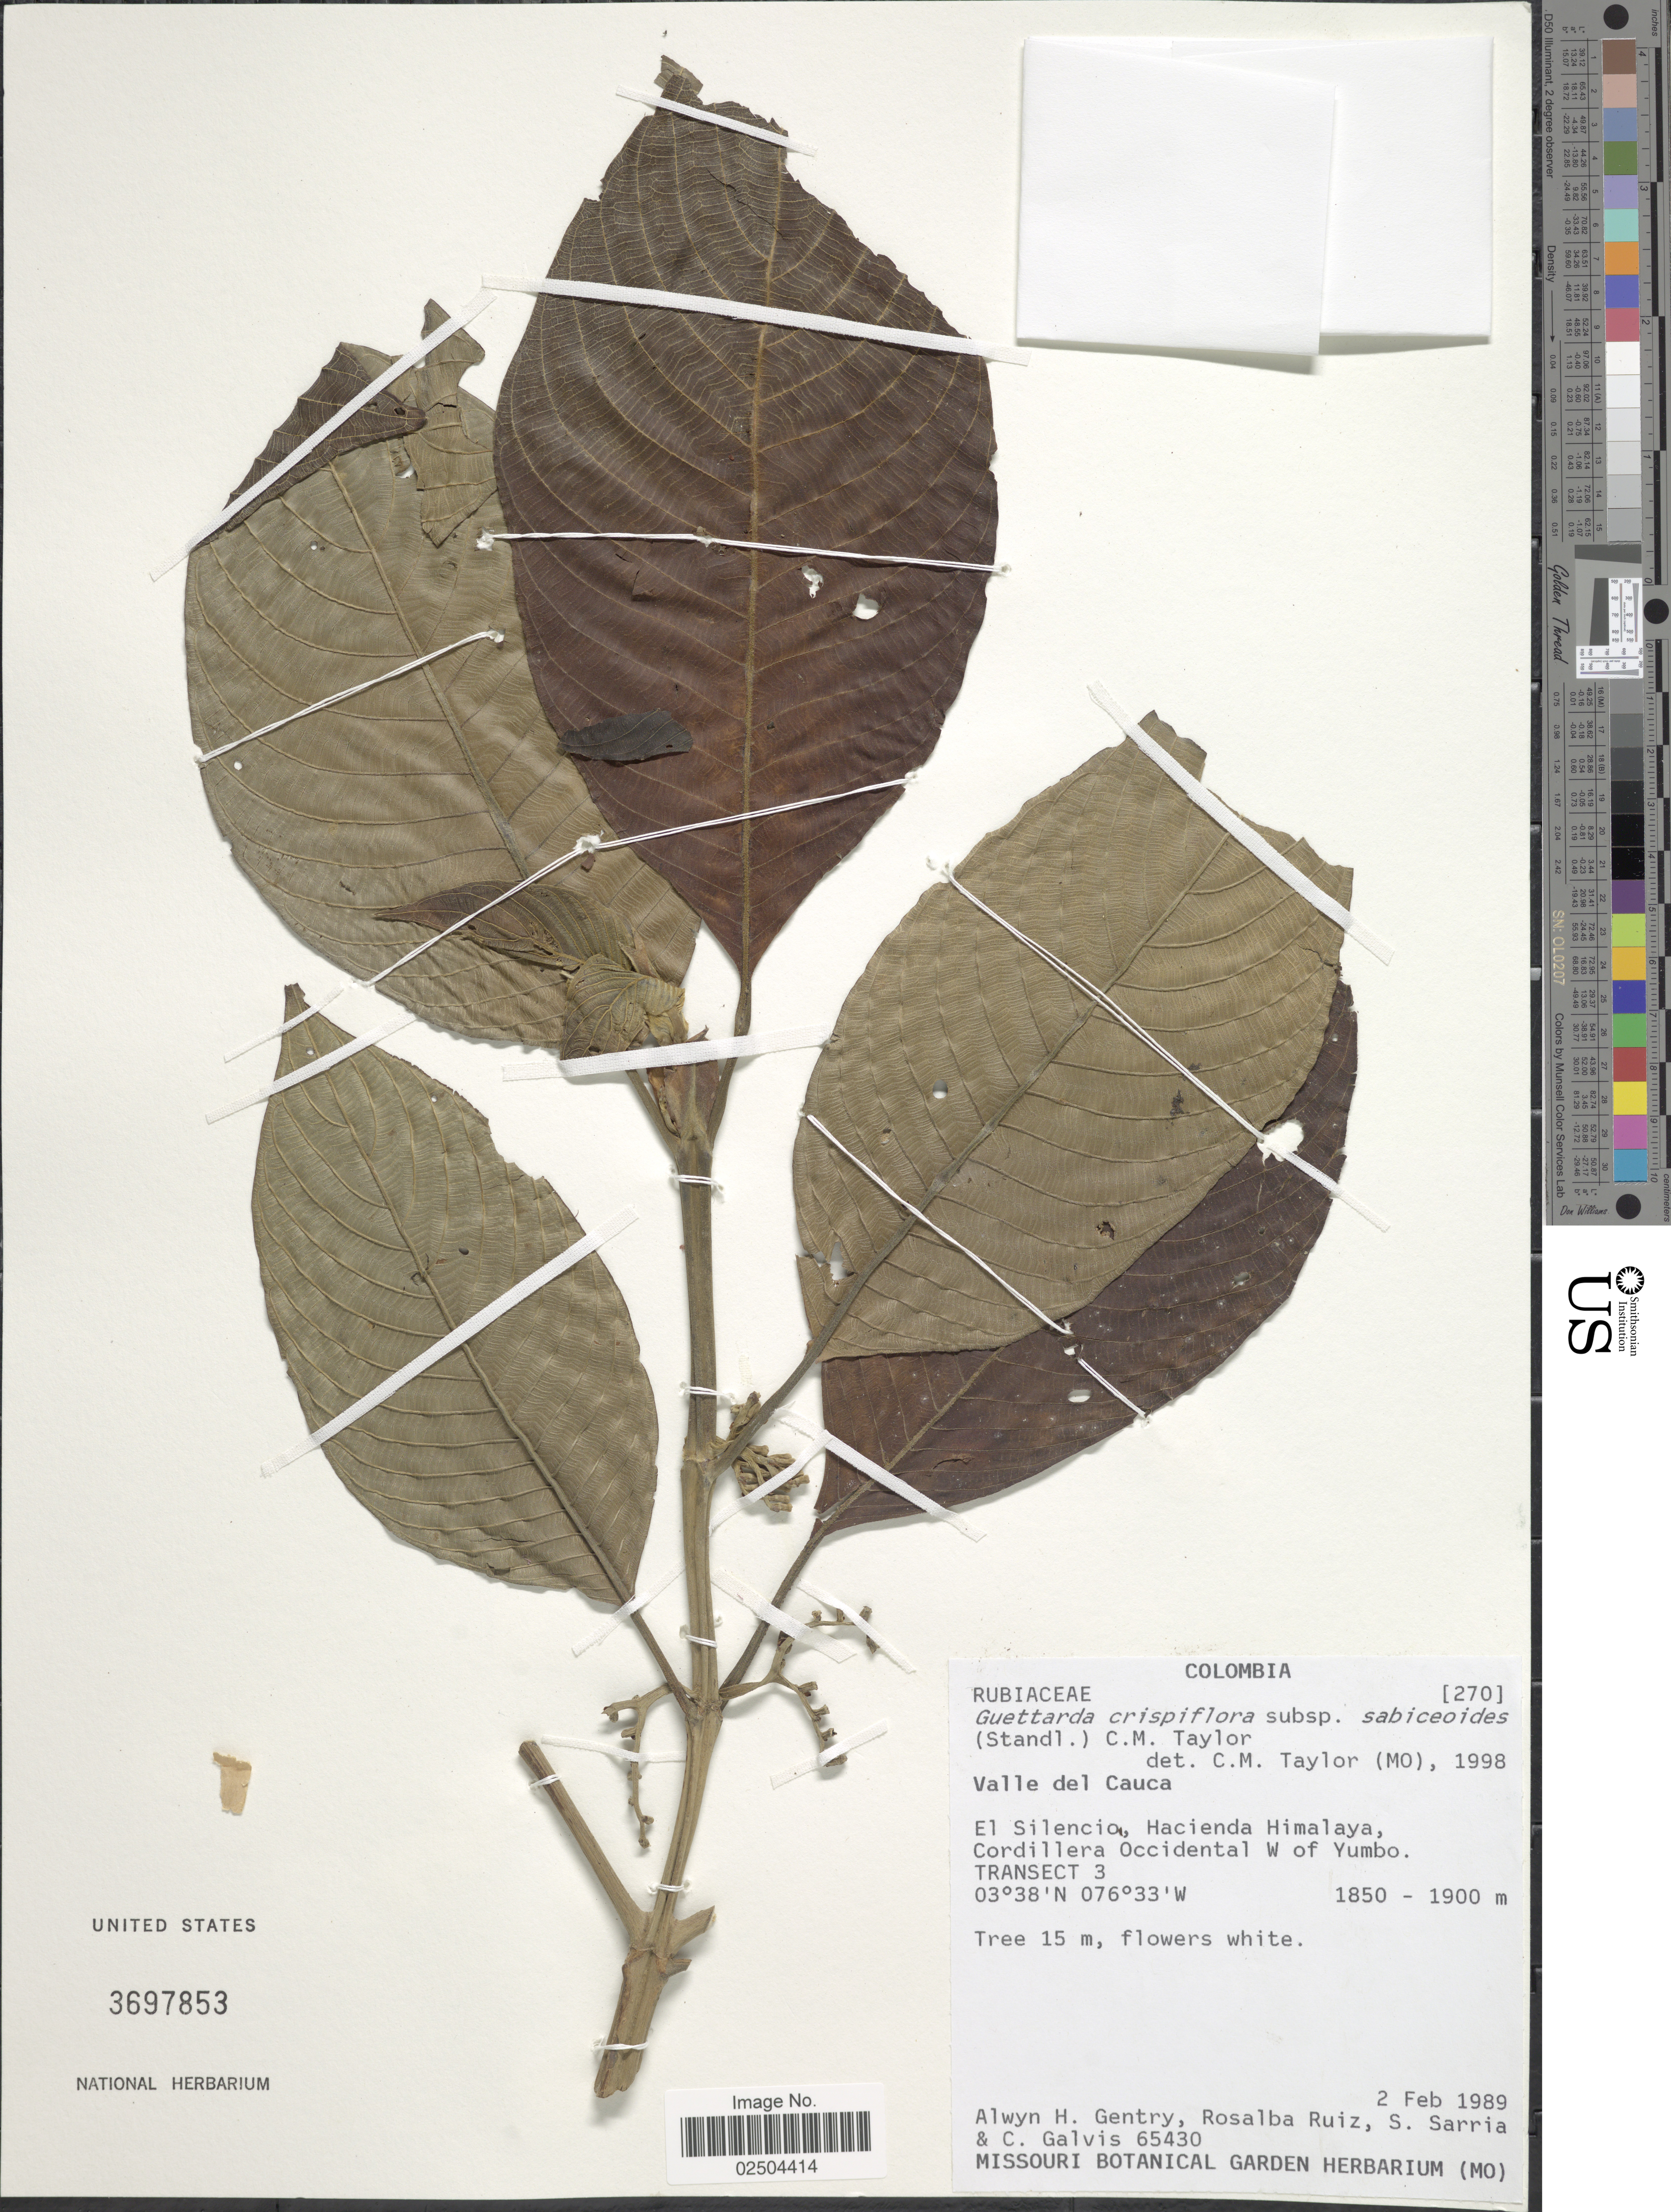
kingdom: Plantae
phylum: Tracheophyta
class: Magnoliopsida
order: Gentianales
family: Rubiaceae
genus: Guettarda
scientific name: Guettarda crispiflora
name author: Vahl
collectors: A. H. Gentry, R. Ruiz, S. Sarria & C. Galvis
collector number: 65430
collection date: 1989-02-02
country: Colombia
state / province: Valle del Cauca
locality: Valle del Cauca, El Silencio, Hacienda Himalaya, Cordillera Occidental W of Yumbo, Transect 3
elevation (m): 1850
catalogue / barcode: US 3697853